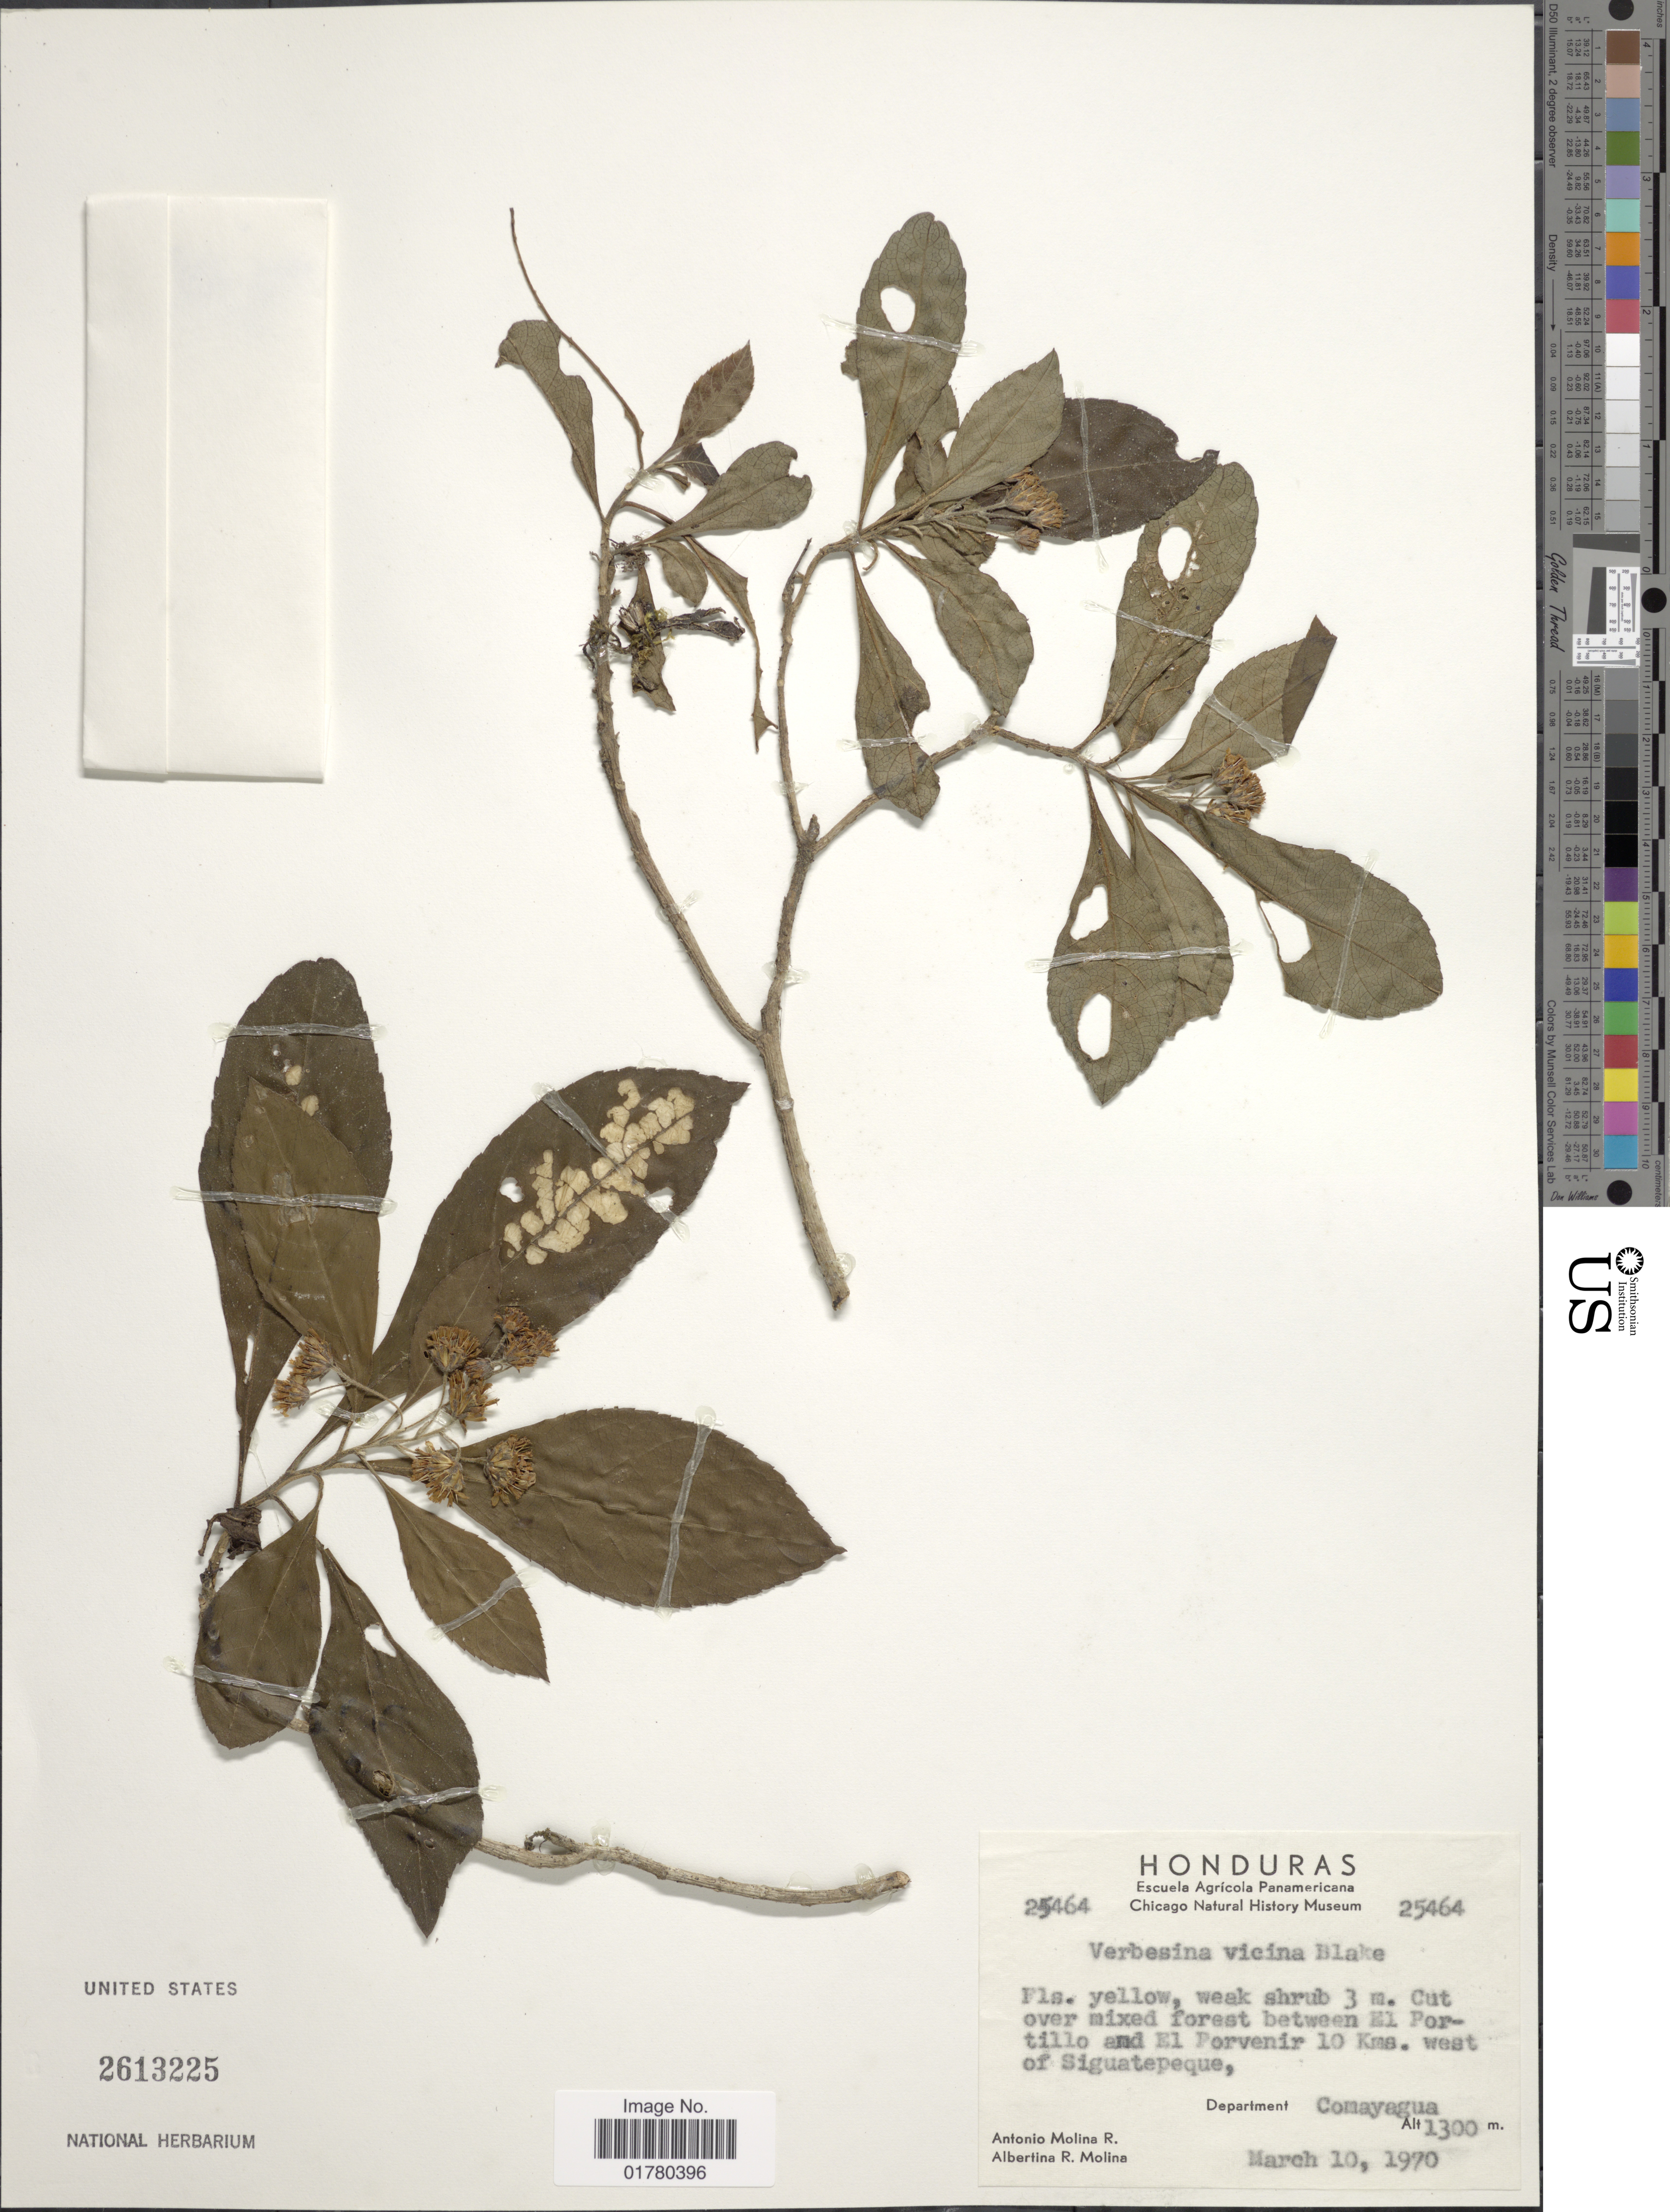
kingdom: Plantae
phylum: Tracheophyta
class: Magnoliopsida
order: Asterales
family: Asteraceae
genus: Verbesina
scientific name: Verbesina vicina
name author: S.F. Blake in Yunck.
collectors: A. Molina R. & A. R. Molina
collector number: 25464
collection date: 1970-03-10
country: Honduras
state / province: Comayagua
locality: Cut over mixed forest between El Portillo and El Porvenir 10 Kms. west of Siguatepeque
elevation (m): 1300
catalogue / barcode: US 2613225